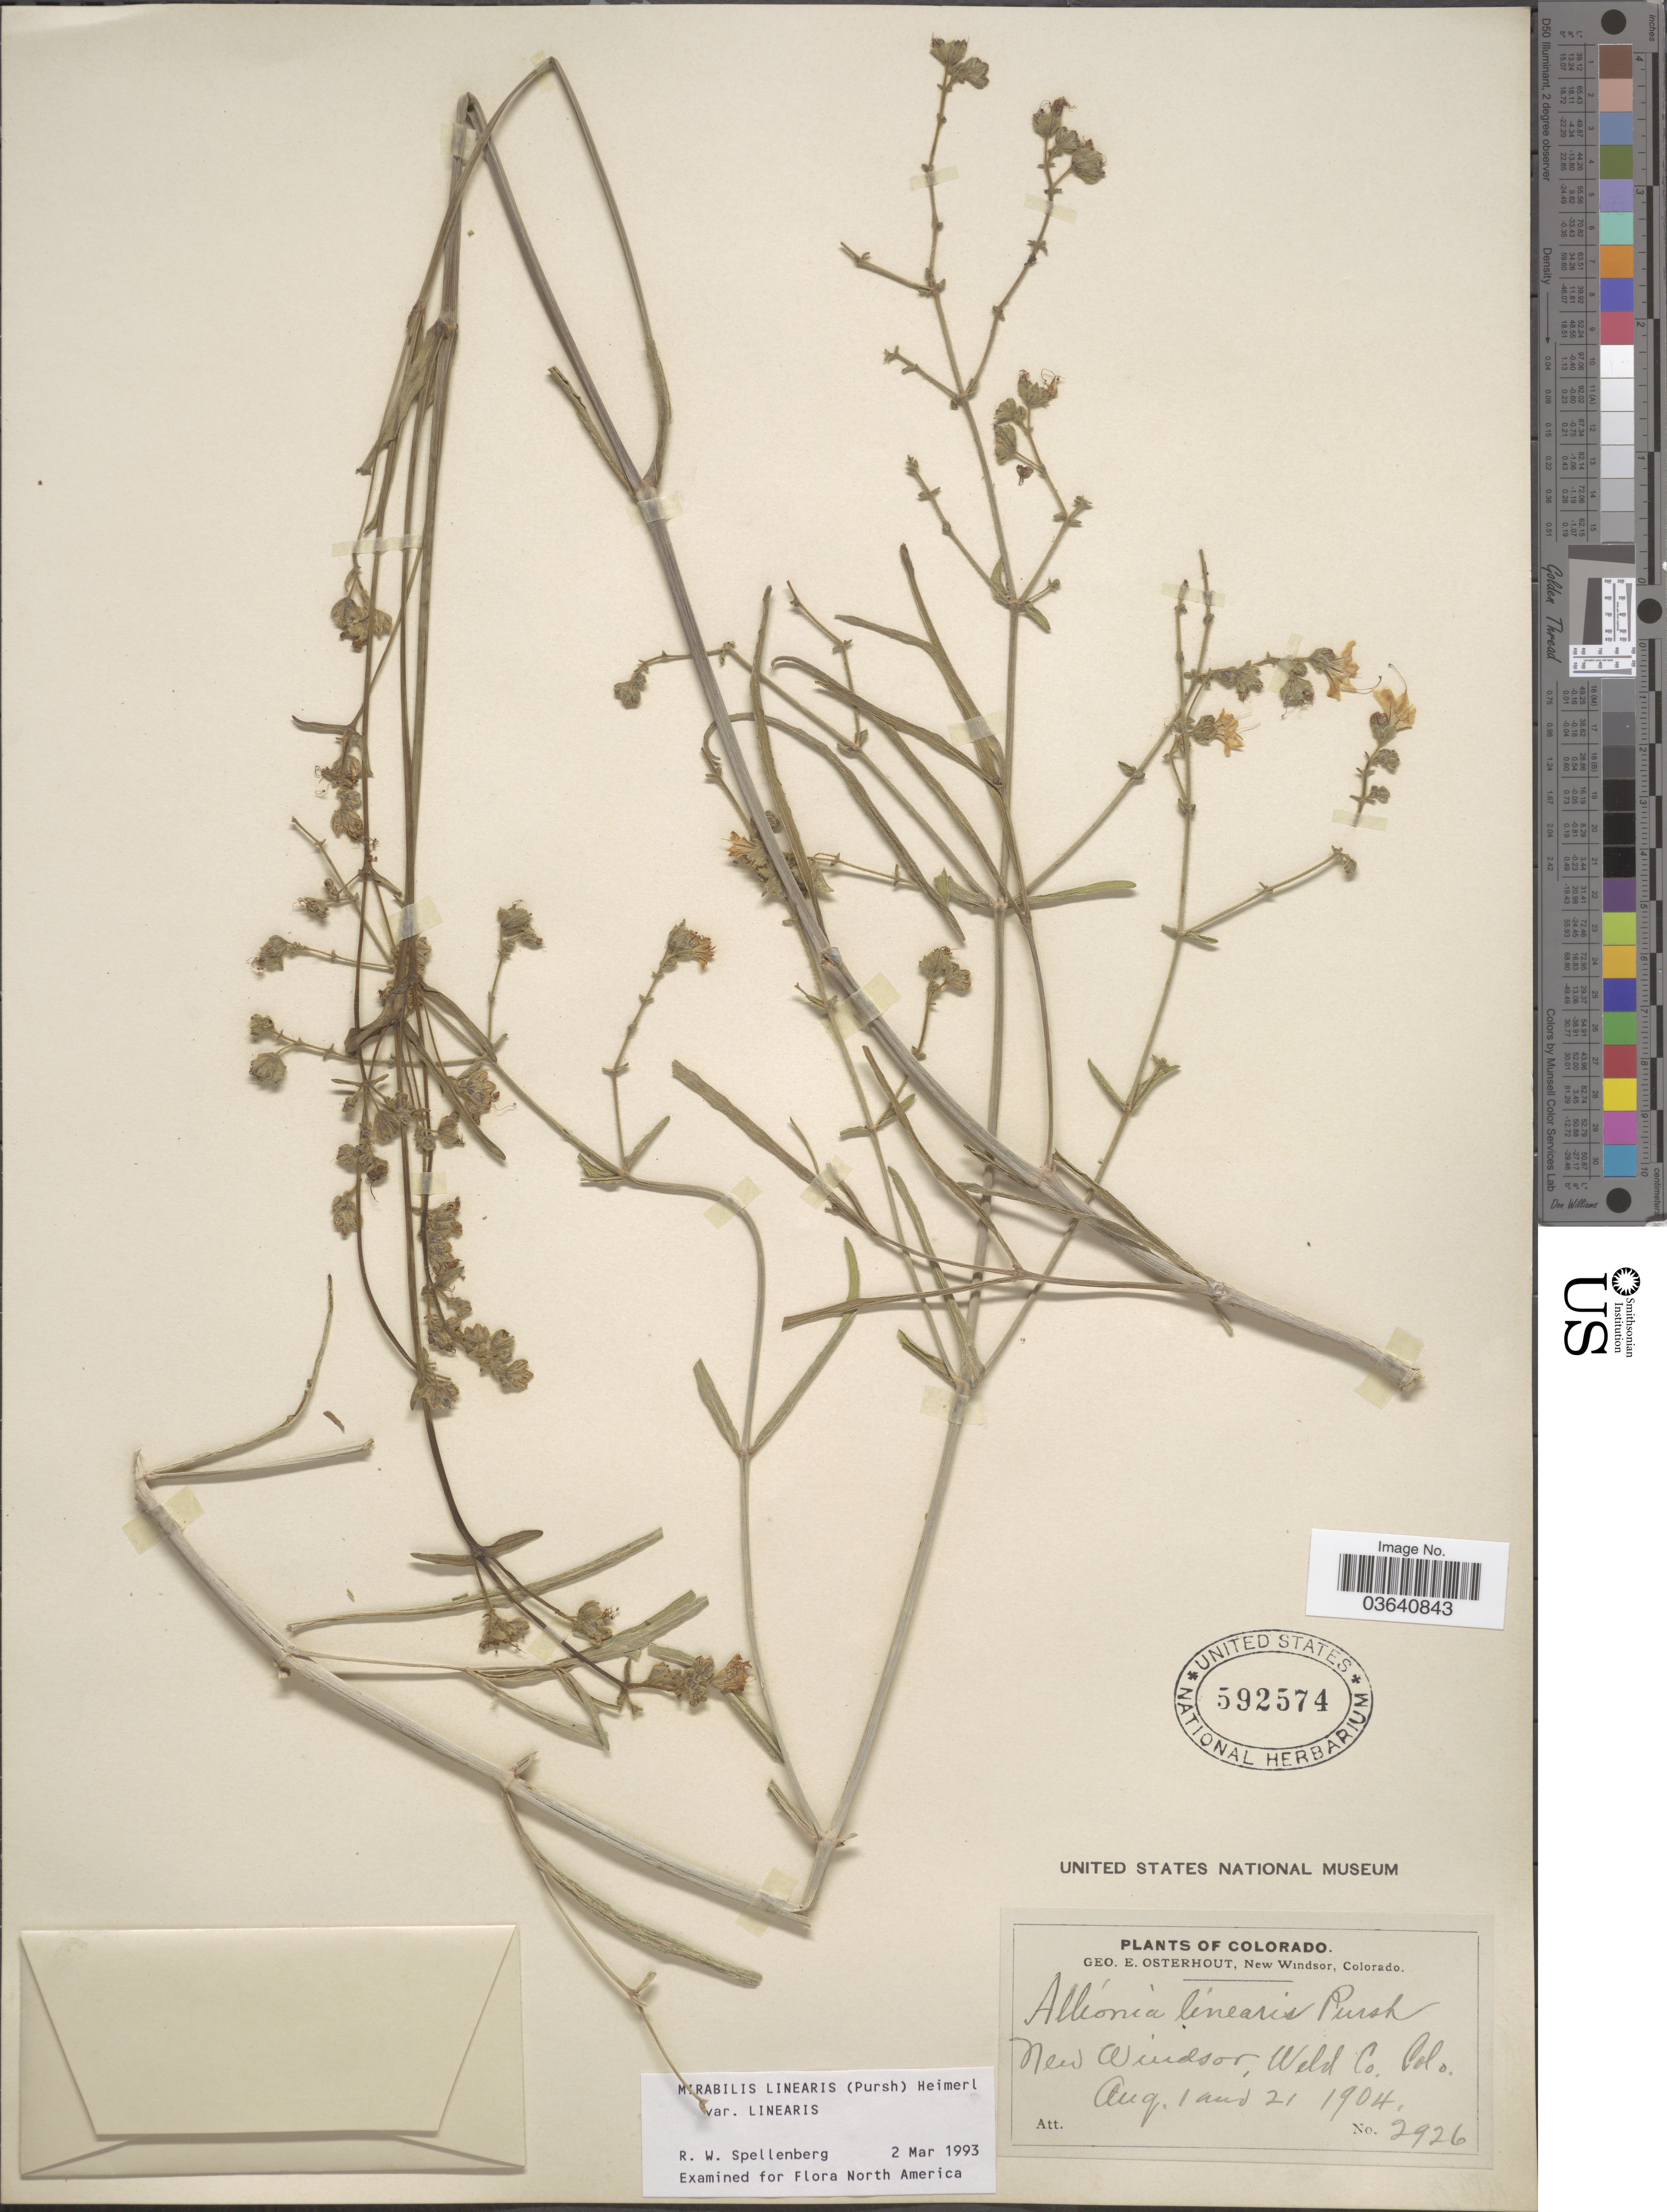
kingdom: Plantae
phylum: Tracheophyta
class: Magnoliopsida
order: Caryophyllales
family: Nyctaginaceae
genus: Mirabilis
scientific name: Mirabilis linearis var. linearis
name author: (Pursh) Heimerl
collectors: G. Osterhout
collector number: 2926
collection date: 1904-08-01/1904-08-21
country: United States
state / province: Colorado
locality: New Windsor, Weld Co.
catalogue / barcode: US 592574